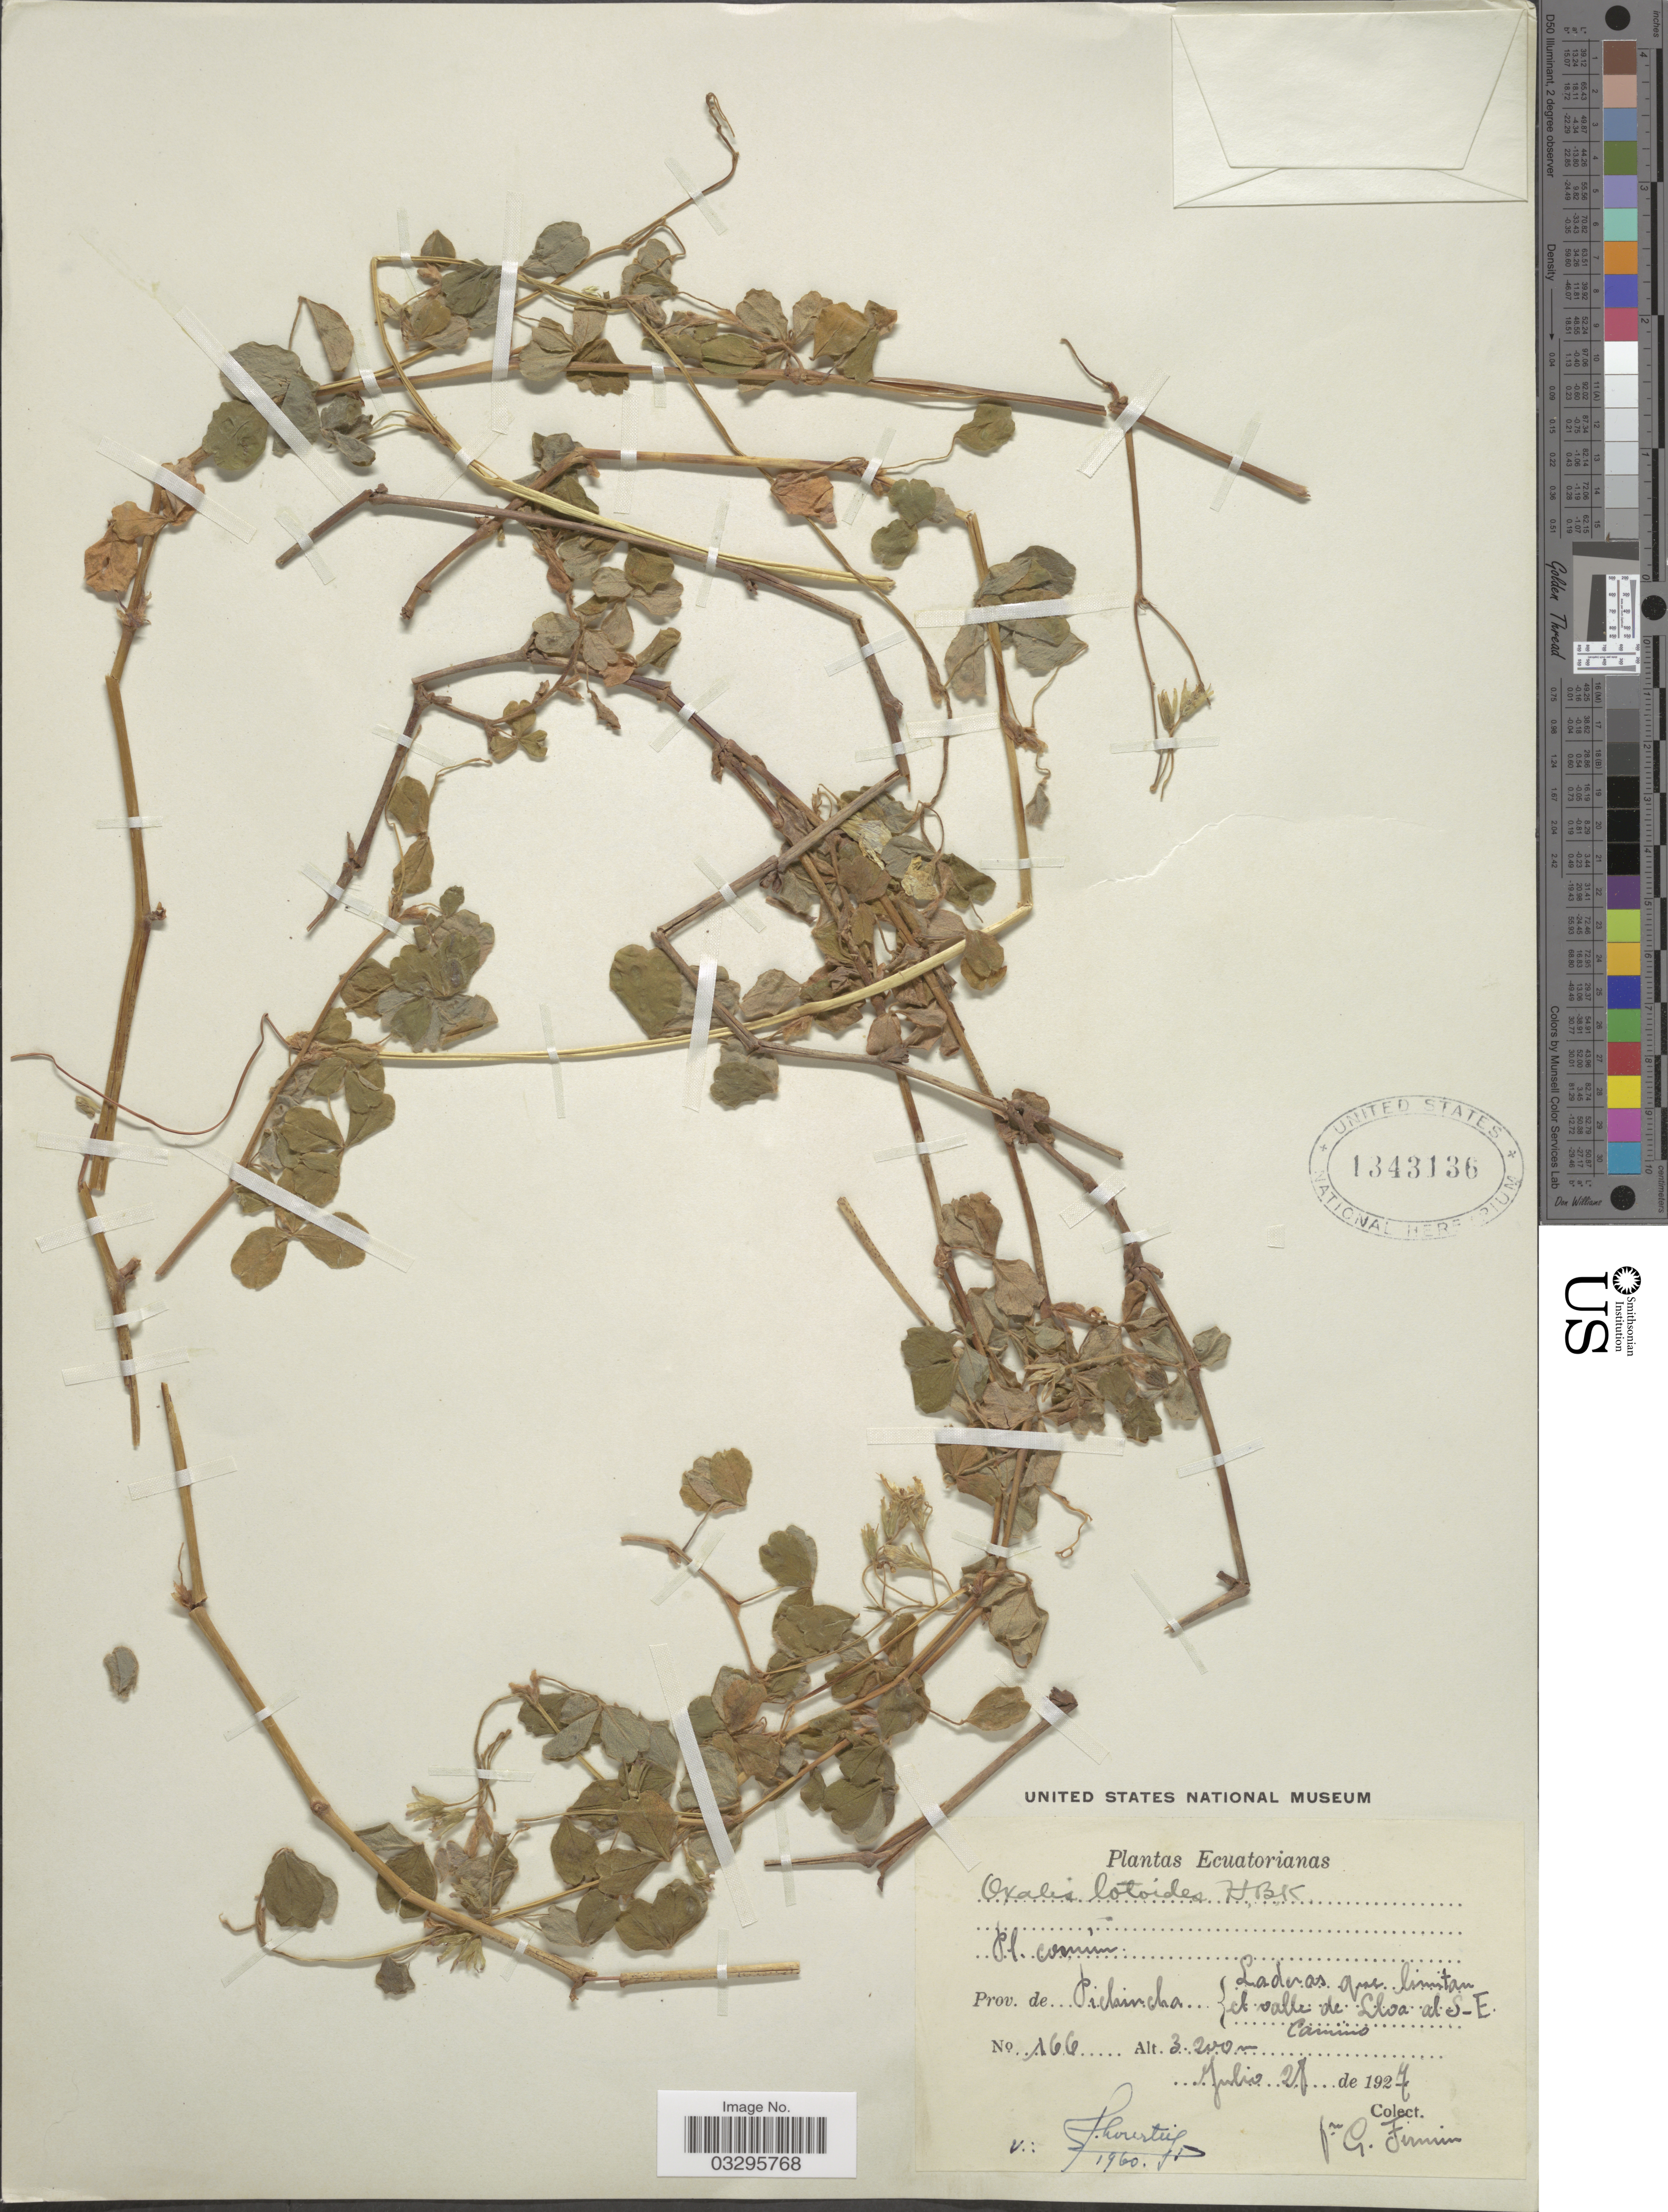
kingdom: Plantae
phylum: Tracheophyta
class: Magnoliopsida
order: Oxalidales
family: Oxalidaceae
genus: Oxalis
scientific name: Oxalis lotoides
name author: Kunth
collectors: F. Firmin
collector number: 166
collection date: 1927-07-28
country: Ecuador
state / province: Pichincha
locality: Laderas que limitan el valle de Lloa al S-E. Camino.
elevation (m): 3200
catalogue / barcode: US 1343136